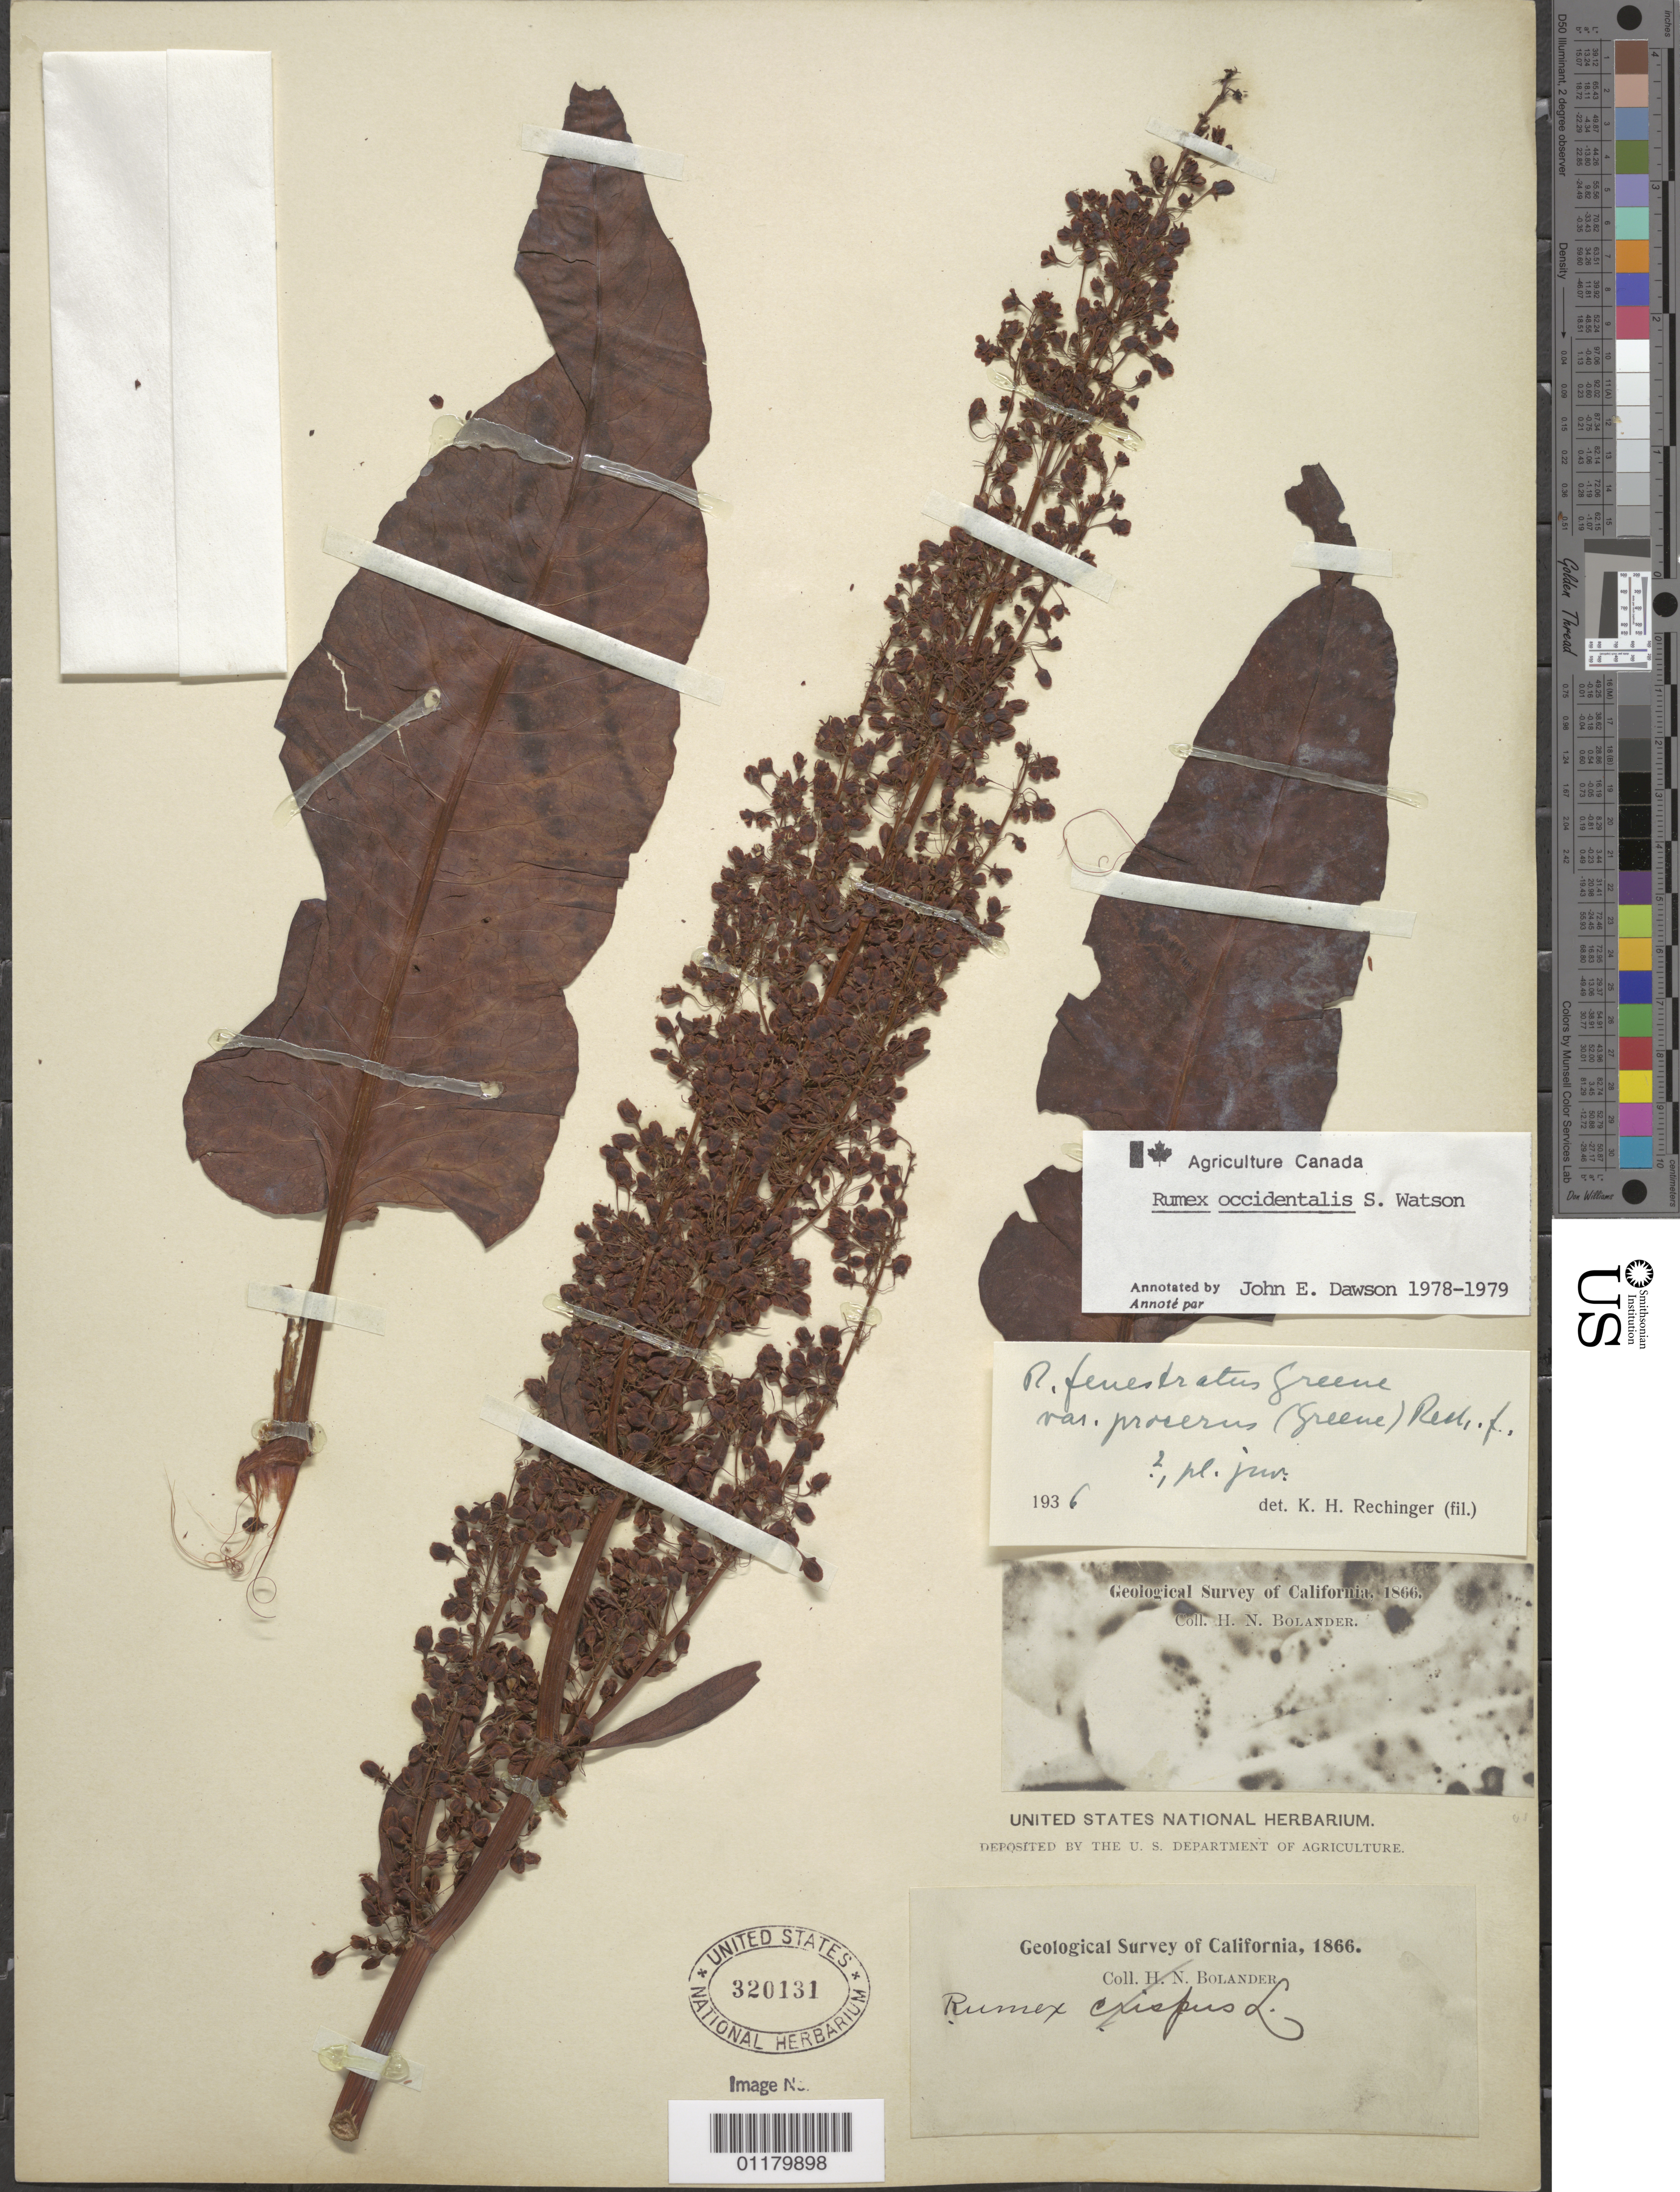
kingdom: Plantae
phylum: Tracheophyta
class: Magnoliopsida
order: Caryophyllales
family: Polygonaceae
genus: Rumex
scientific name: Rumex occidentalis var. occidentalis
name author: S. Watson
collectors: H. Bolander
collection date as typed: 1866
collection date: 1866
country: United States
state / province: California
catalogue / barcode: US 320131